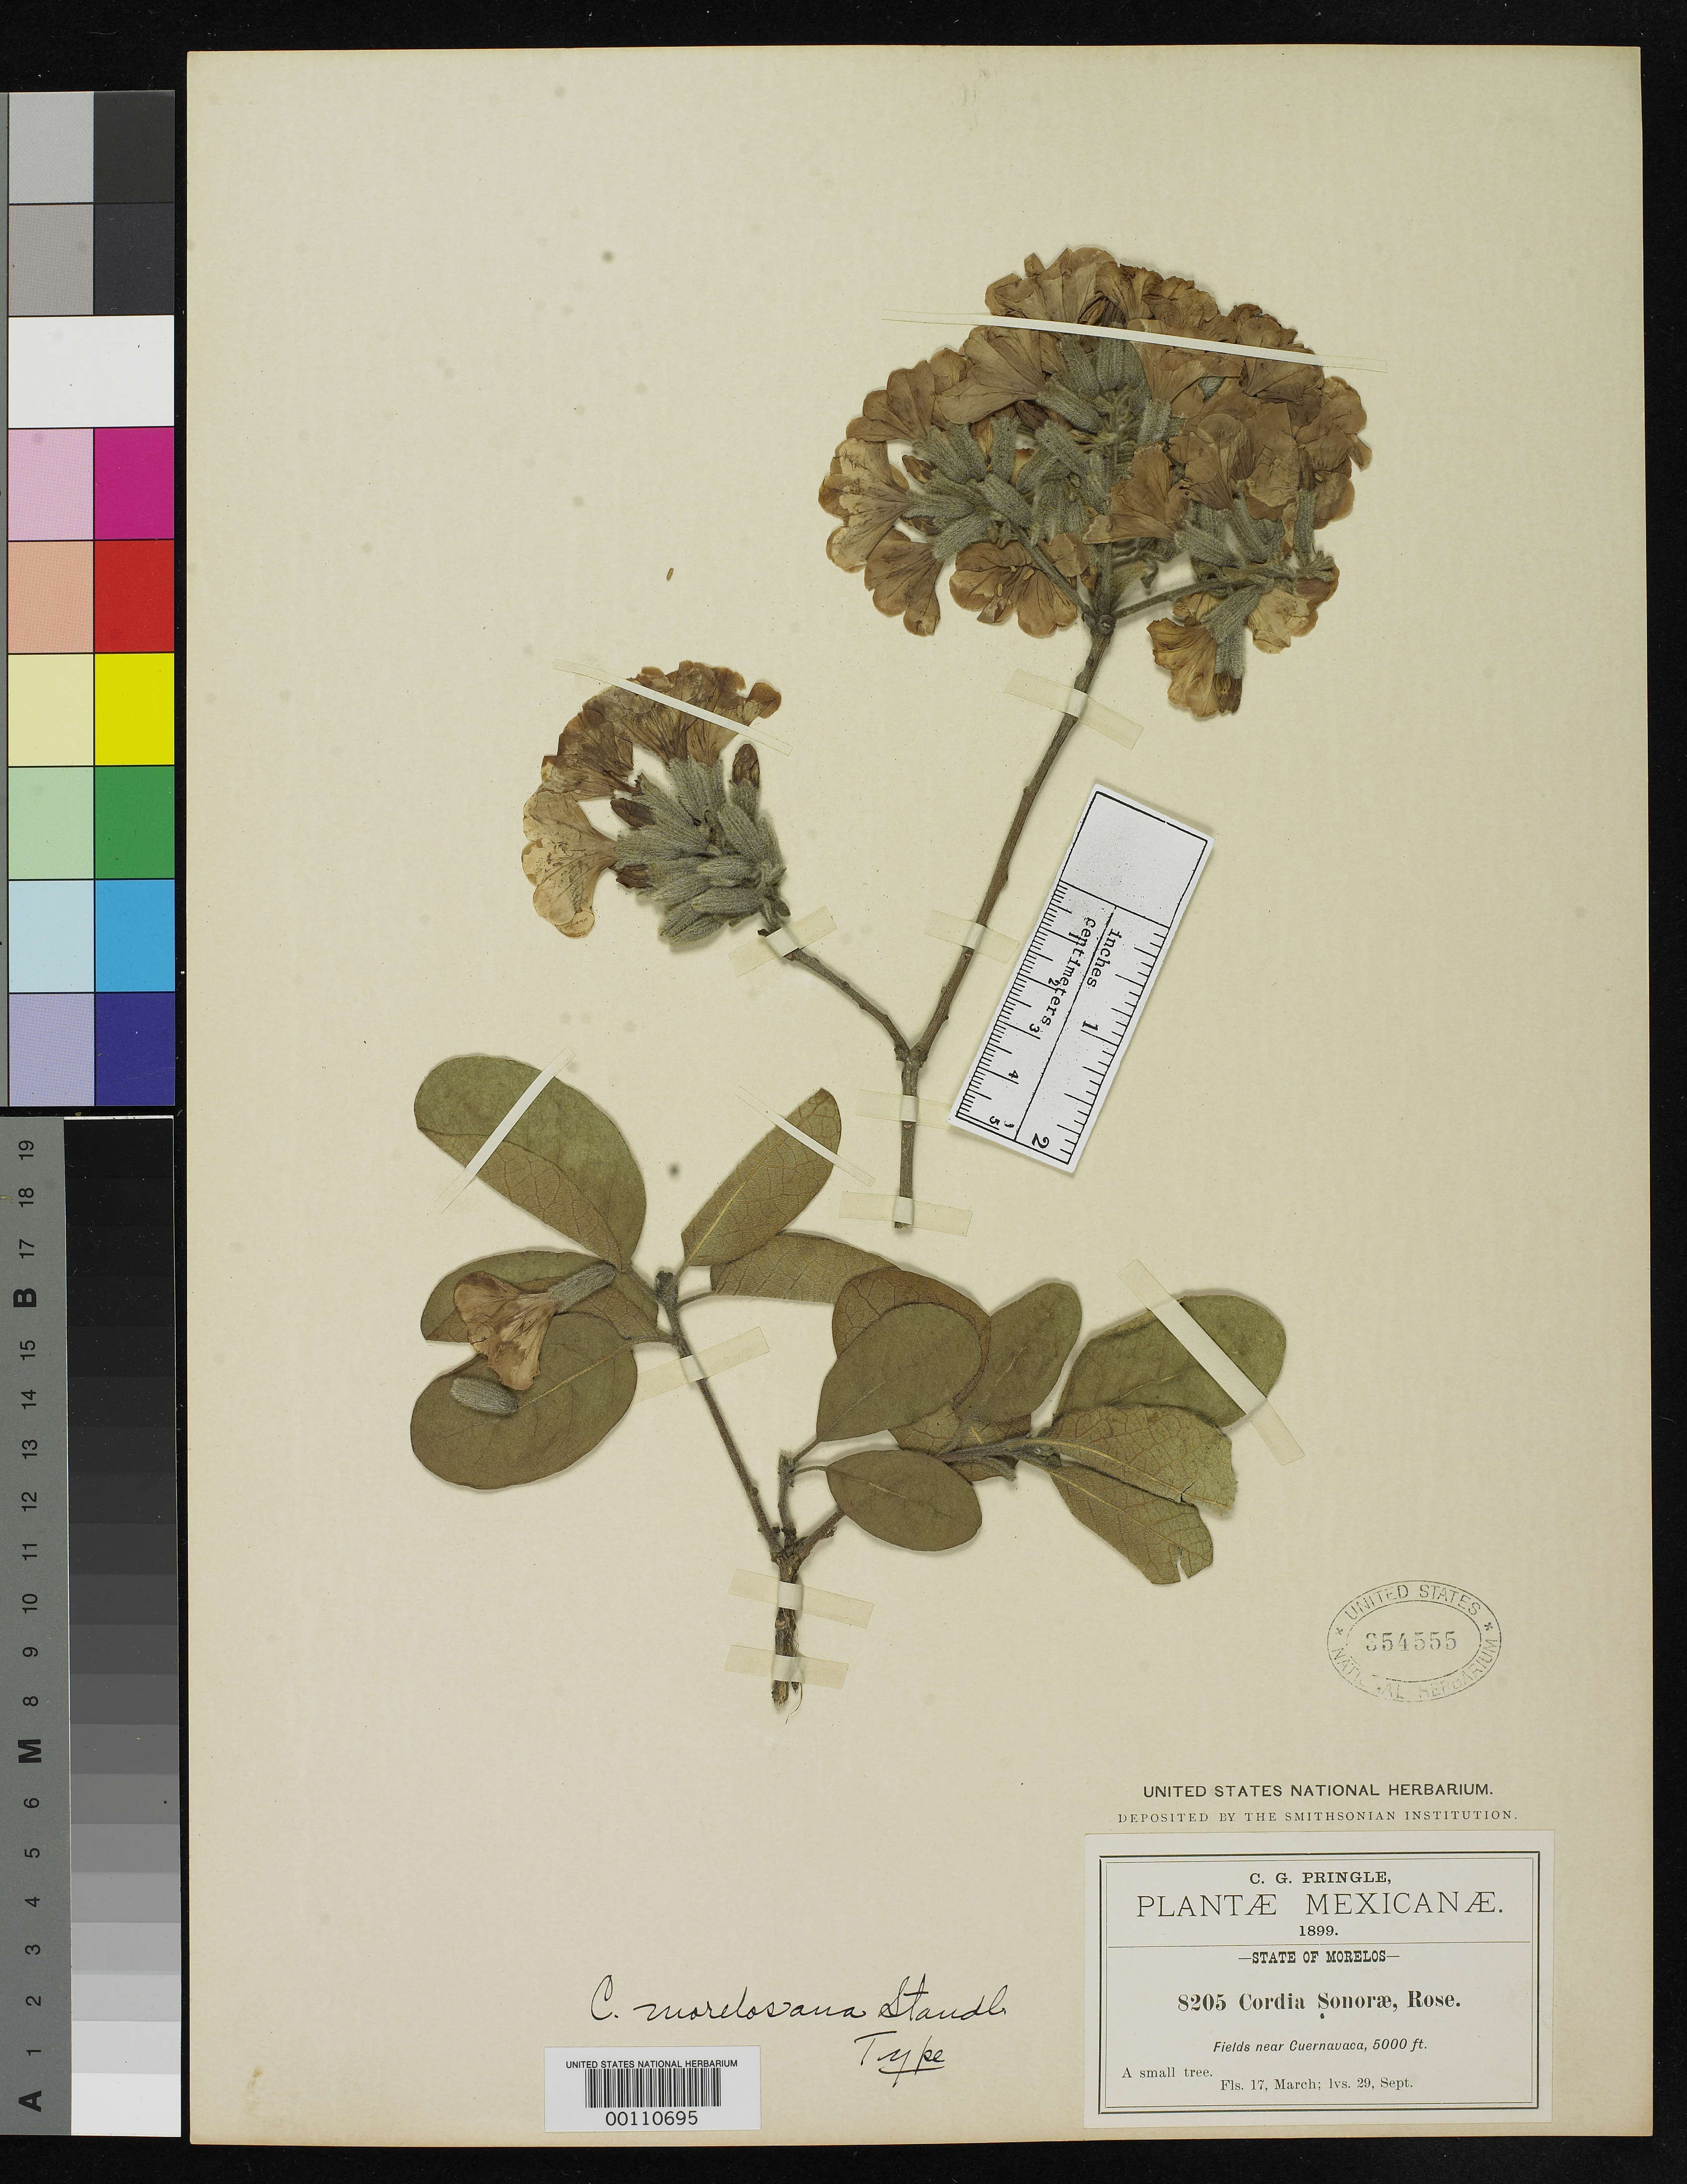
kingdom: Plantae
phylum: Tracheophyta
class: Magnoliopsida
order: Boraginales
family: Cordiaceae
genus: Cordia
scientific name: Cordia morelosana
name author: Standl.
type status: Syntype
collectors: C. G. Pringle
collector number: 8205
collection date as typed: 17 Mar 1899 and 29 Sep 1899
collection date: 1899-03-17,1899-09-29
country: Mexico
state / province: Morelos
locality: Cuernavaca.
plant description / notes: This sheet (USNH 354555) annotated and explicitly cited in protologue as "type" but sheet is mounted with 2 collections made on different dates (=syntypes) as indicated on label ("Fls. 17, March; lvs. 29, Sept.")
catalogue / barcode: US 354555